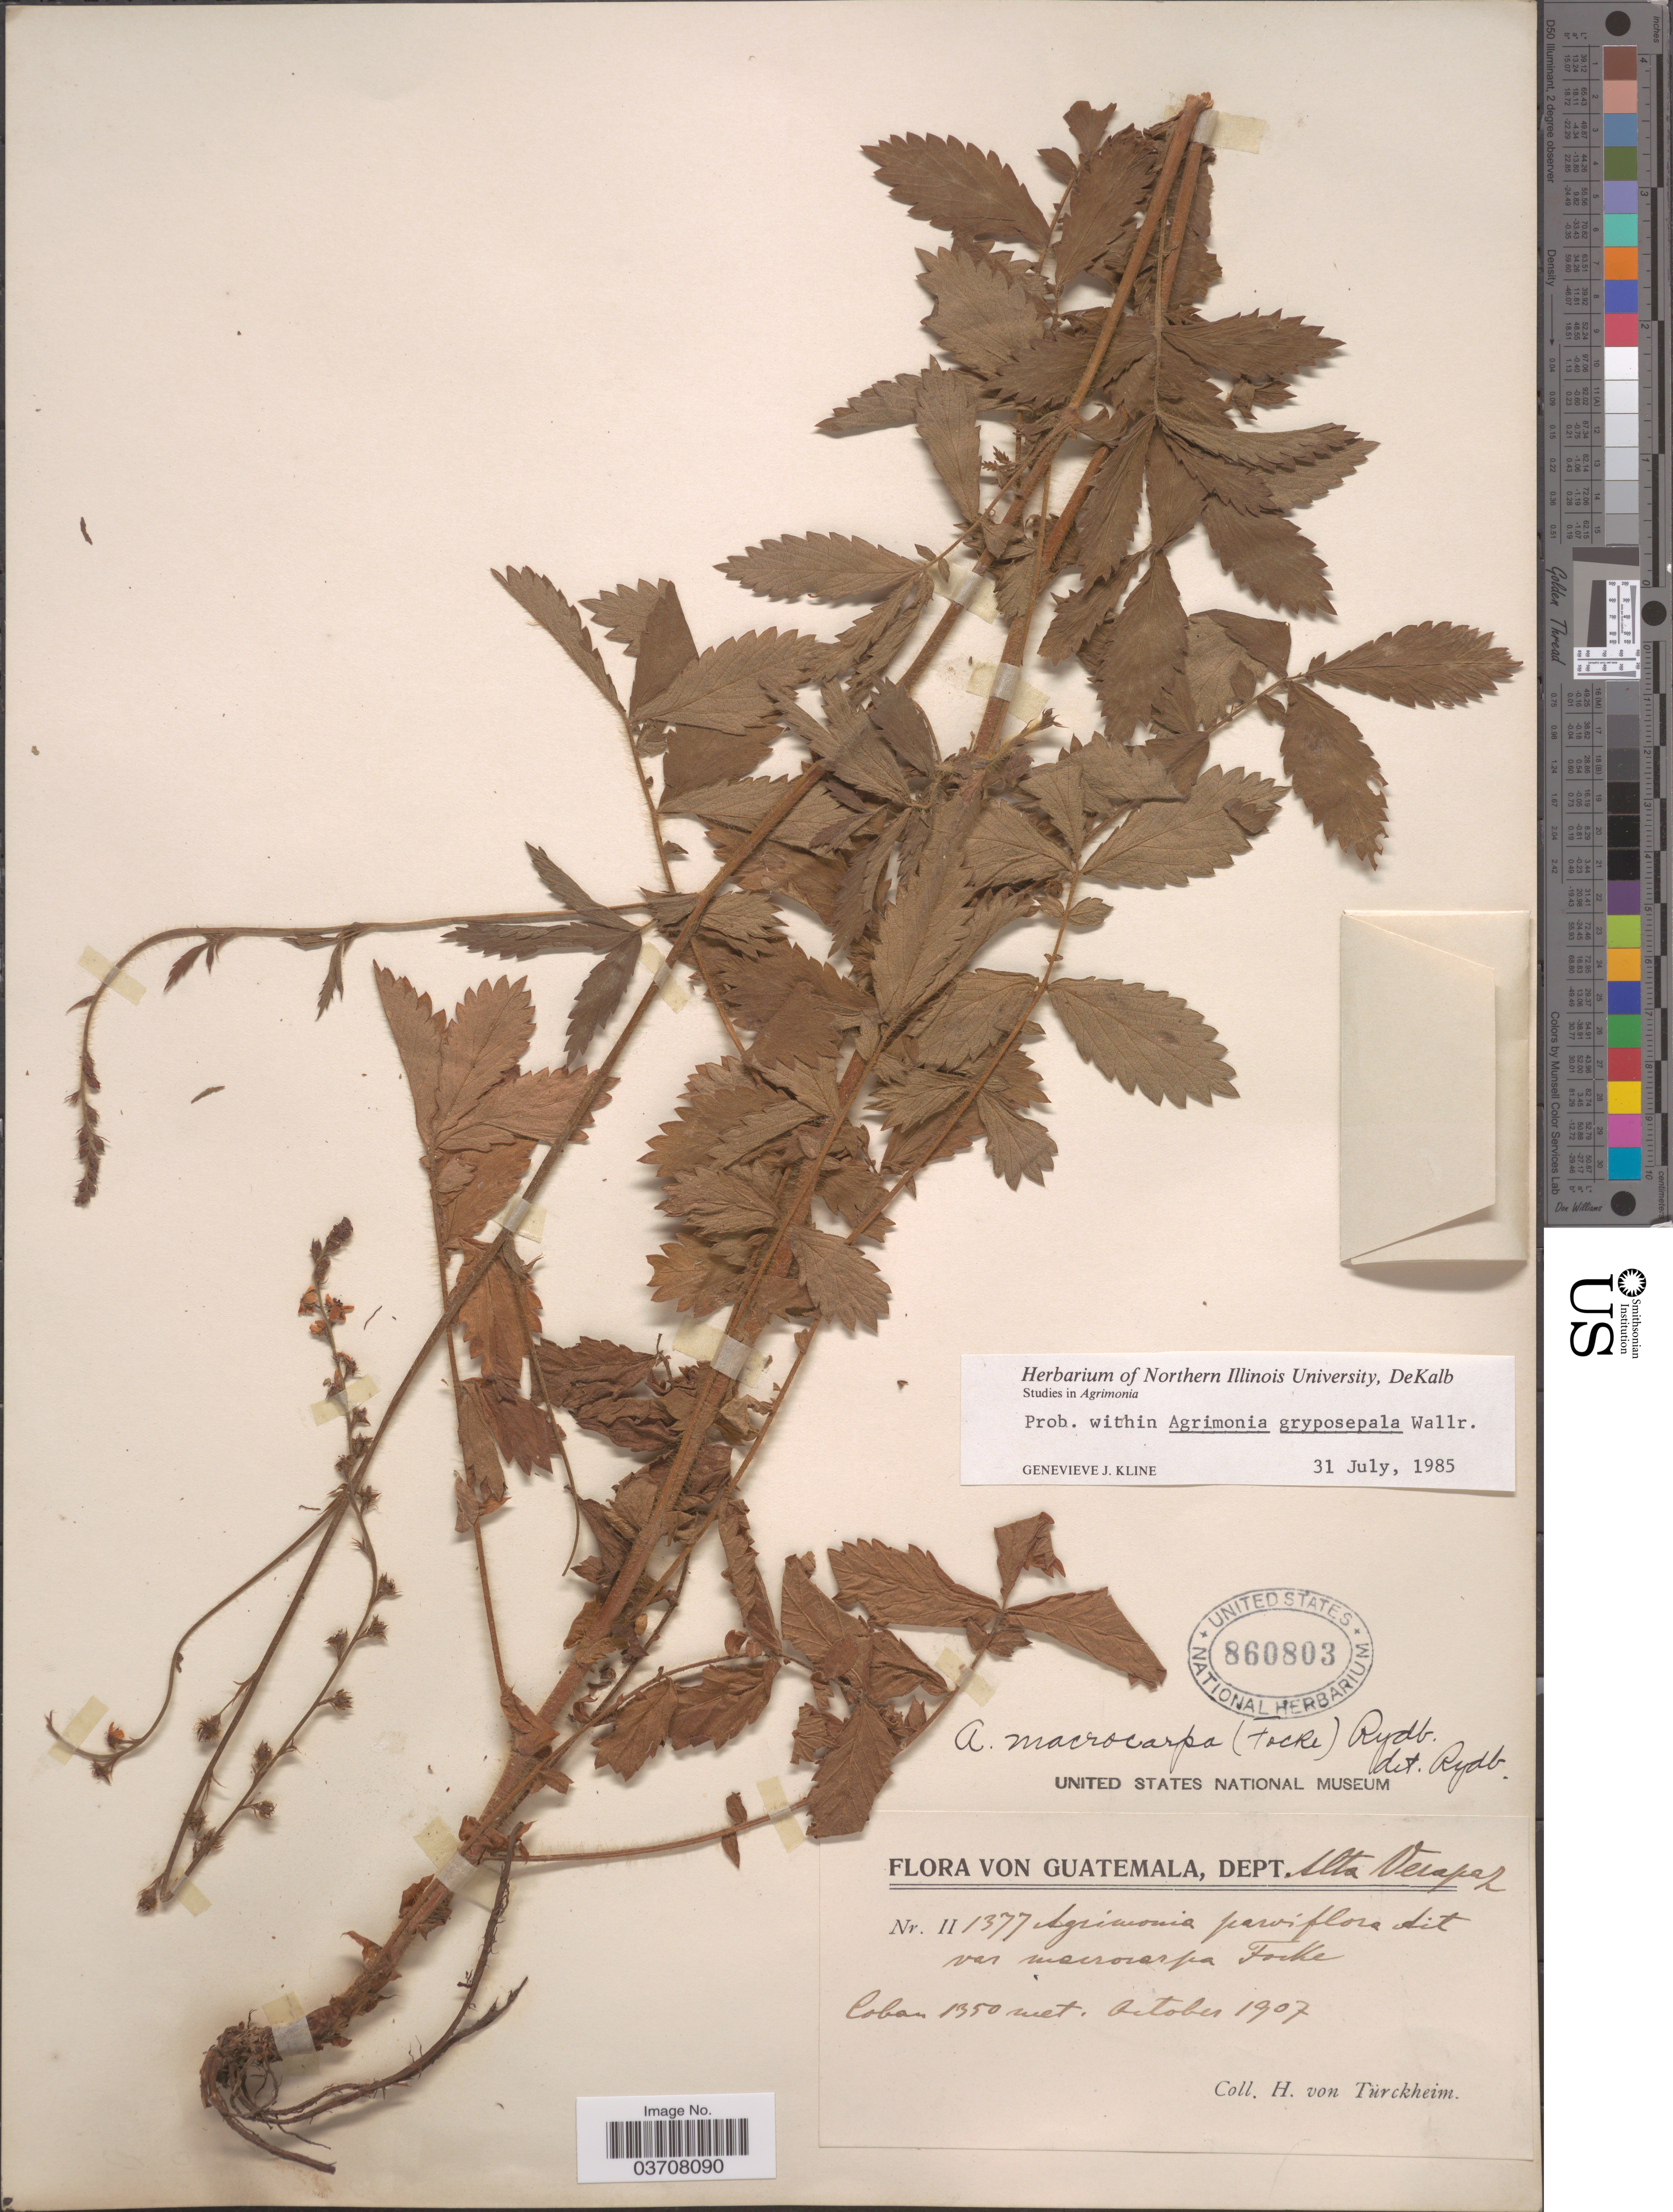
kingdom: Plantae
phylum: Tracheophyta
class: Magnoliopsida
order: Rosales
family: Rosaceae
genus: Agrimonia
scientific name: Agrimonia gryposepala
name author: Wallr.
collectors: H. von Türckheim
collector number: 2/1377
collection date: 1907-10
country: Guatemala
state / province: Alta Verapaz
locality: Dept. Alta Verapaz. Coban.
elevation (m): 1350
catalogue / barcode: US 860803